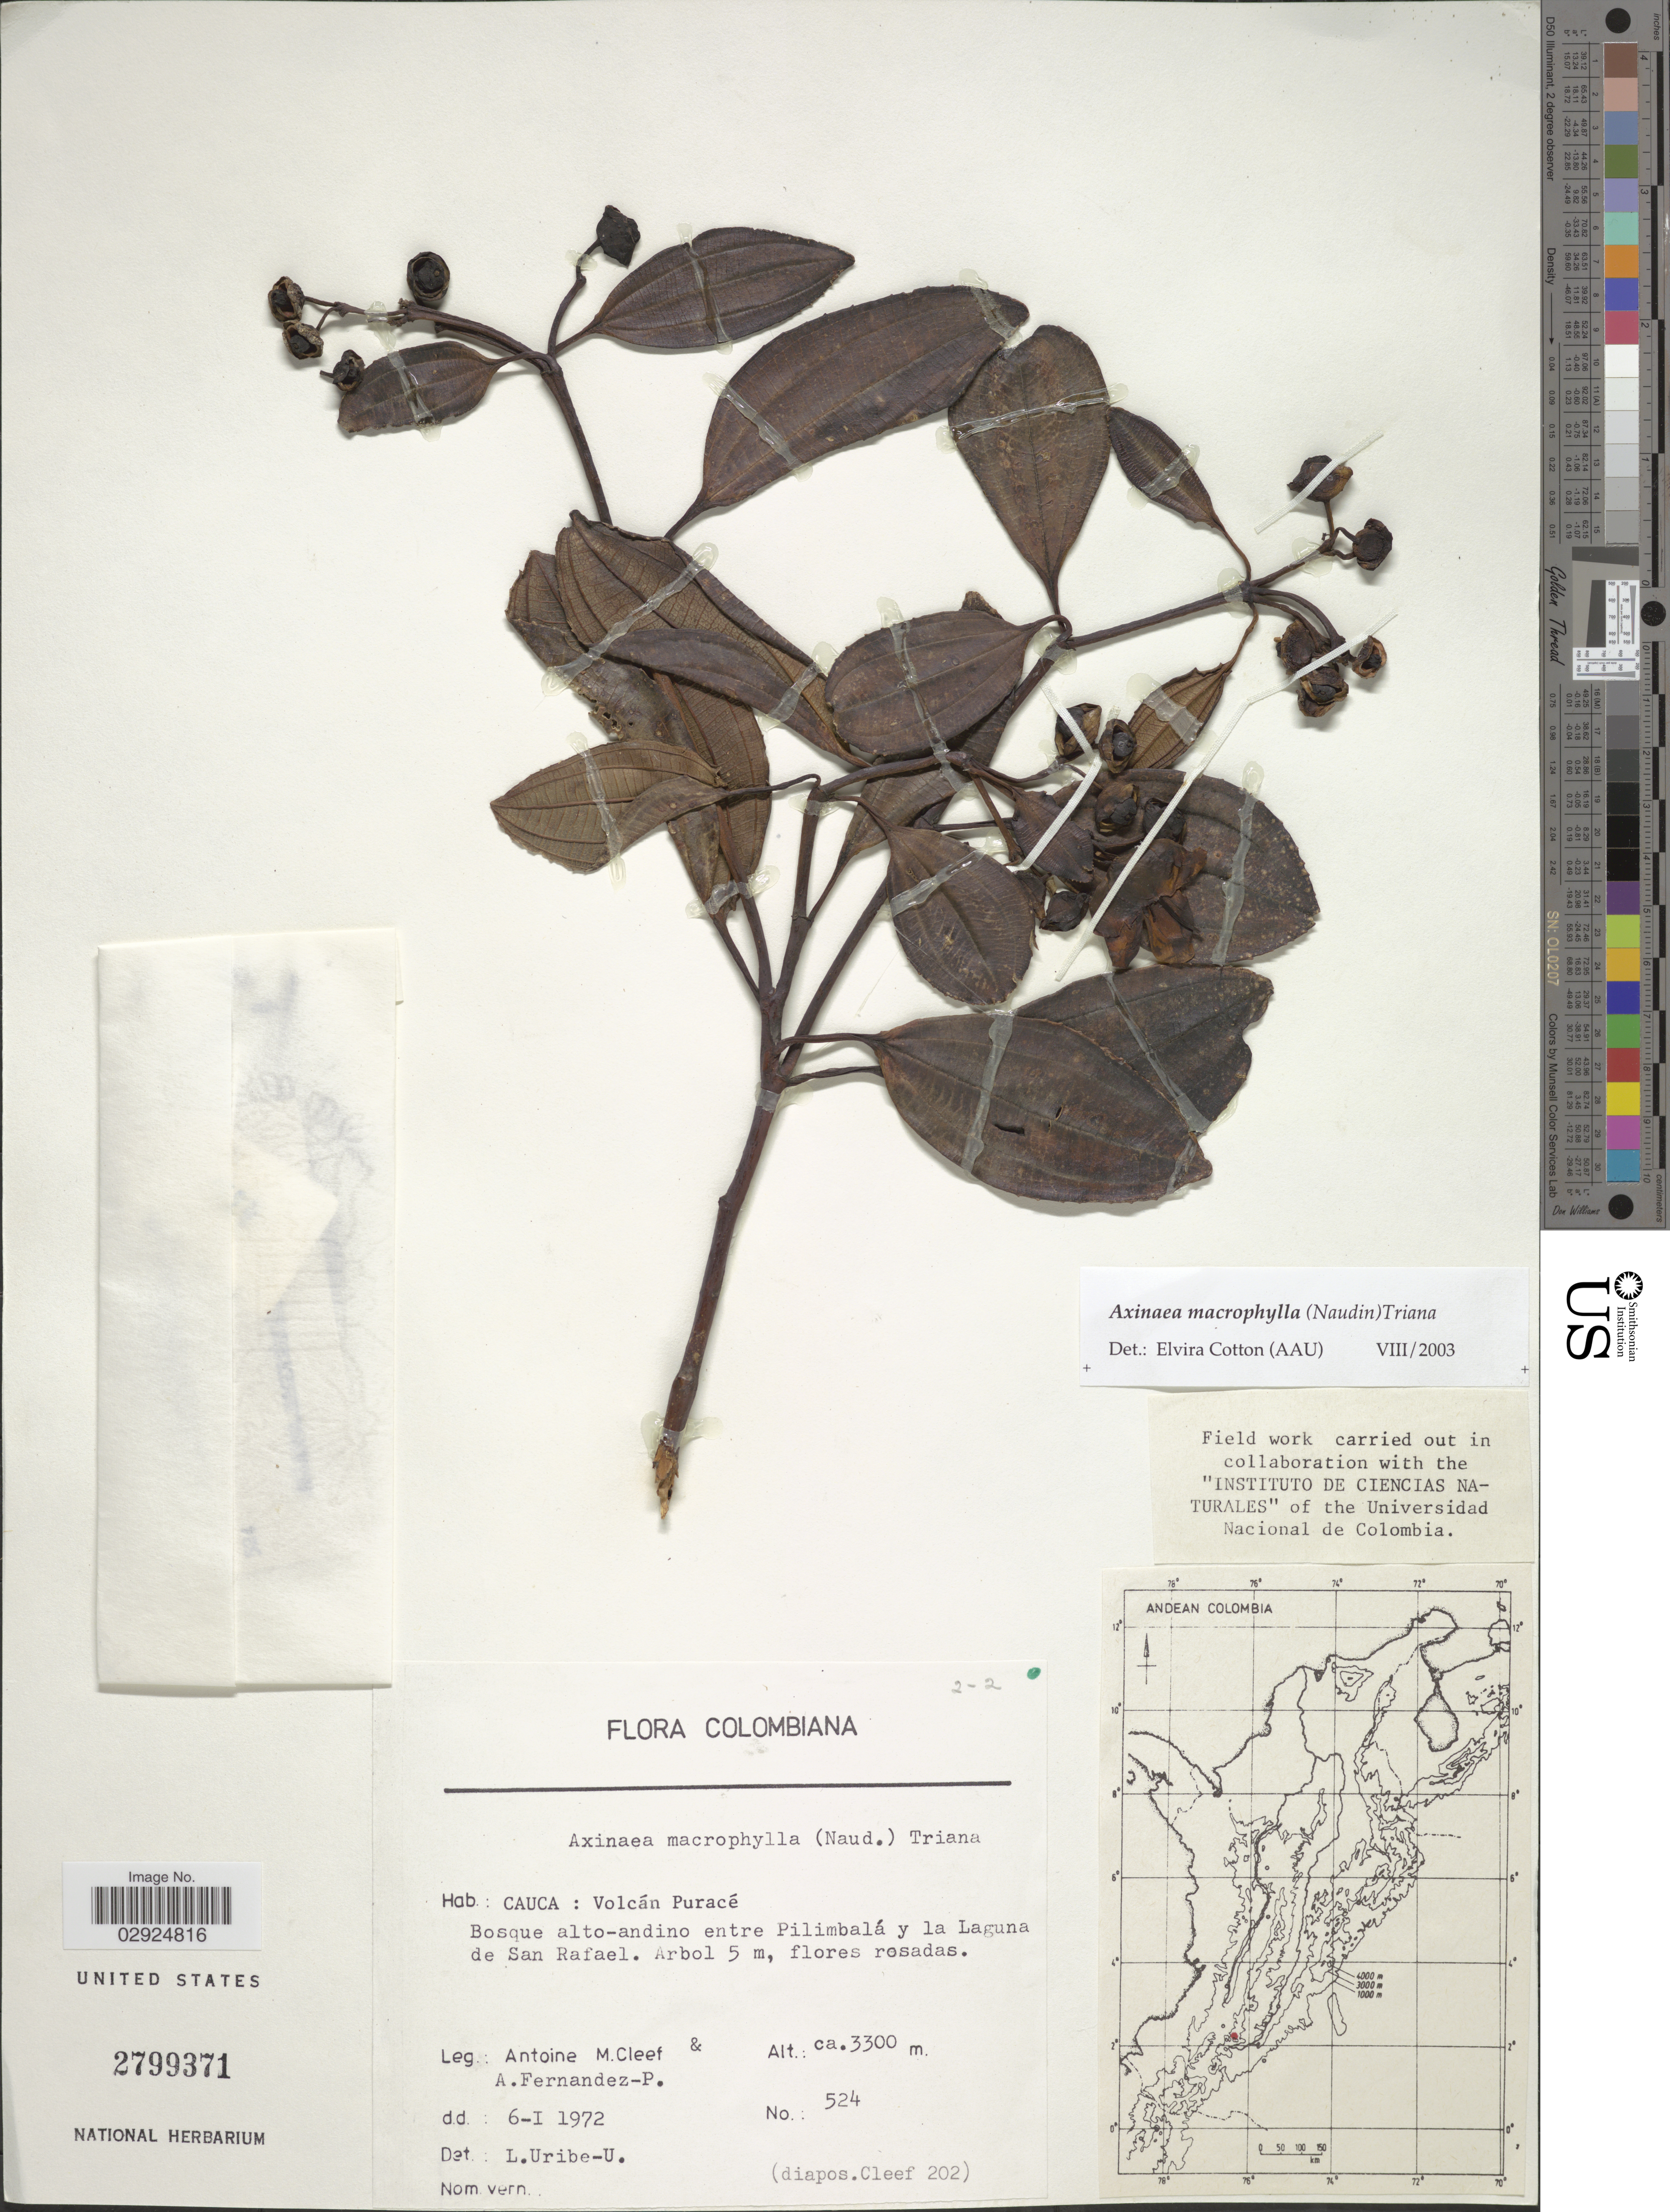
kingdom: Plantae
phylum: Tracheophyta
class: Magnoliopsida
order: Myrtales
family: Melastomataceae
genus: Axinaea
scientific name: Axinaea macrophylla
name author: (Naudin) Triana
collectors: A. M. Cleef & A. Fernández-Pérez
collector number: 524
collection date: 1972-01-06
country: Colombia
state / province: Cauca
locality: Cauca: Volcán Puracé. Bosque alto-andino entre Pilimbalá y la Laguna de San Rafael.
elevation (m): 3300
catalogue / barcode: US 2799371